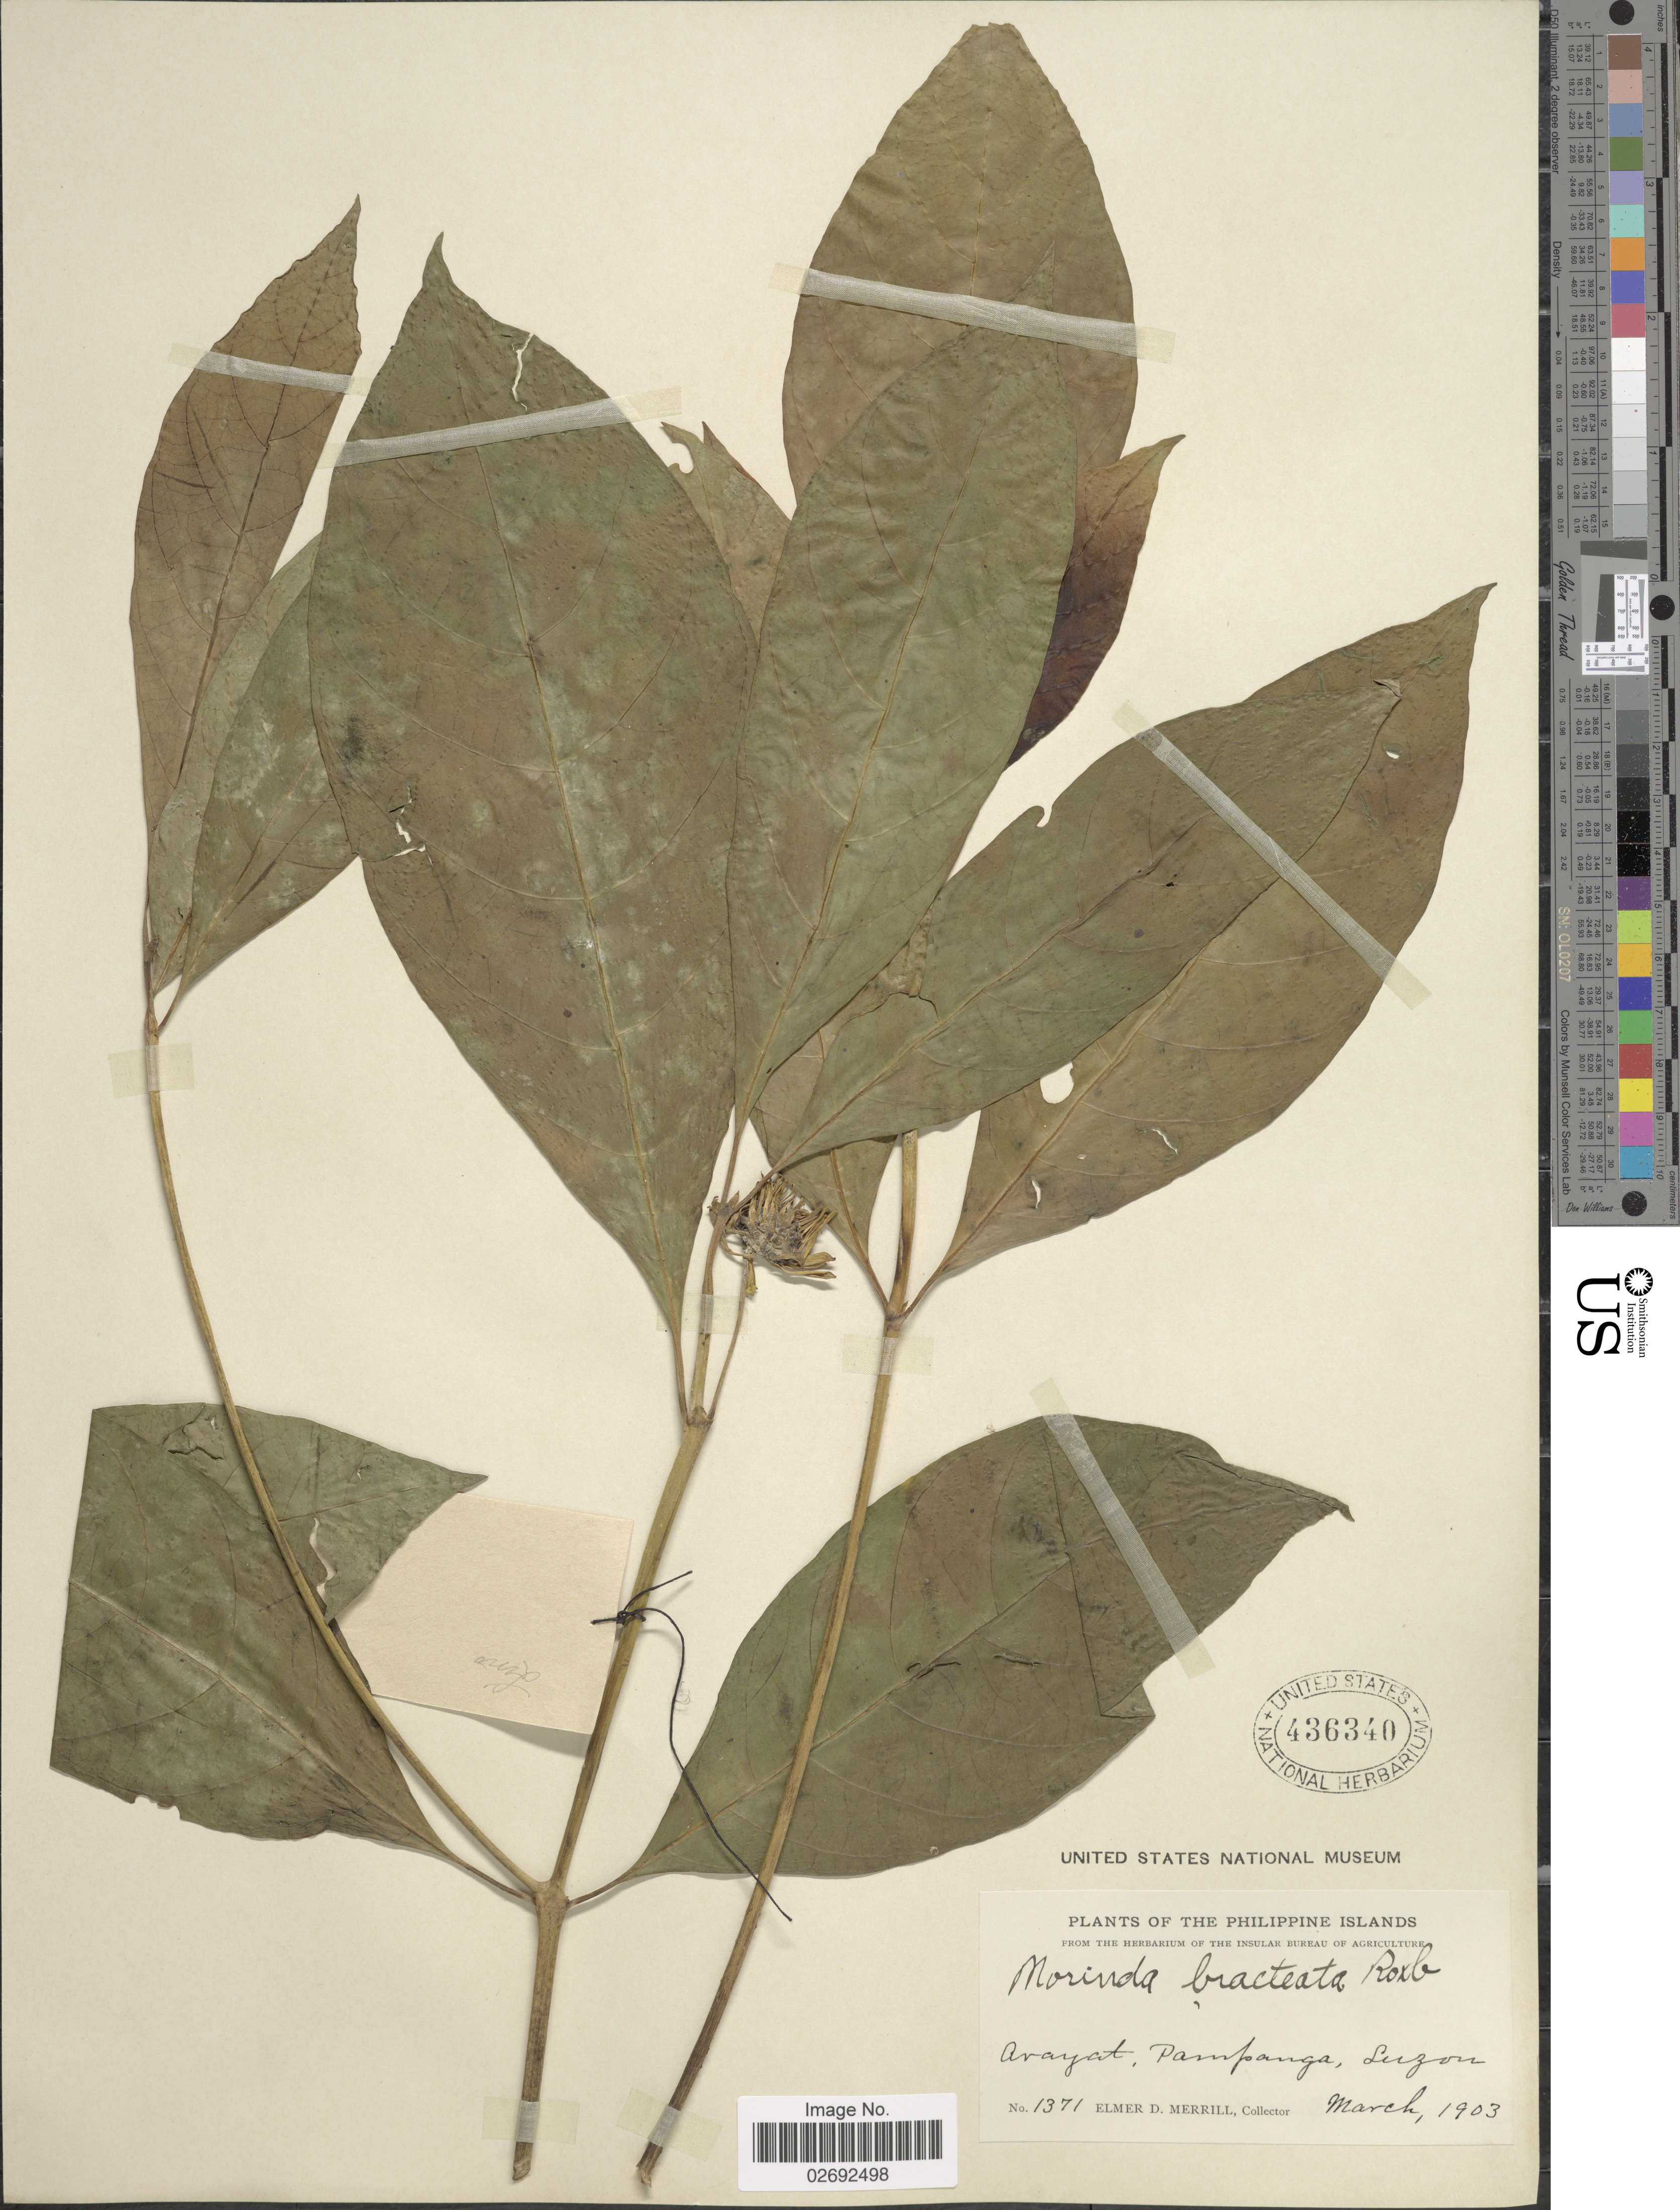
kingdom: Plantae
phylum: Tracheophyta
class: Magnoliopsida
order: Gentianales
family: Rubiaceae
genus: Morinda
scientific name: Morinda bracteata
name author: Roxb.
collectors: E. D. Merrill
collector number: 1371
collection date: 1903-03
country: Philippines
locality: Arayat, Pampanga, Luzon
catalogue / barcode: US 436340